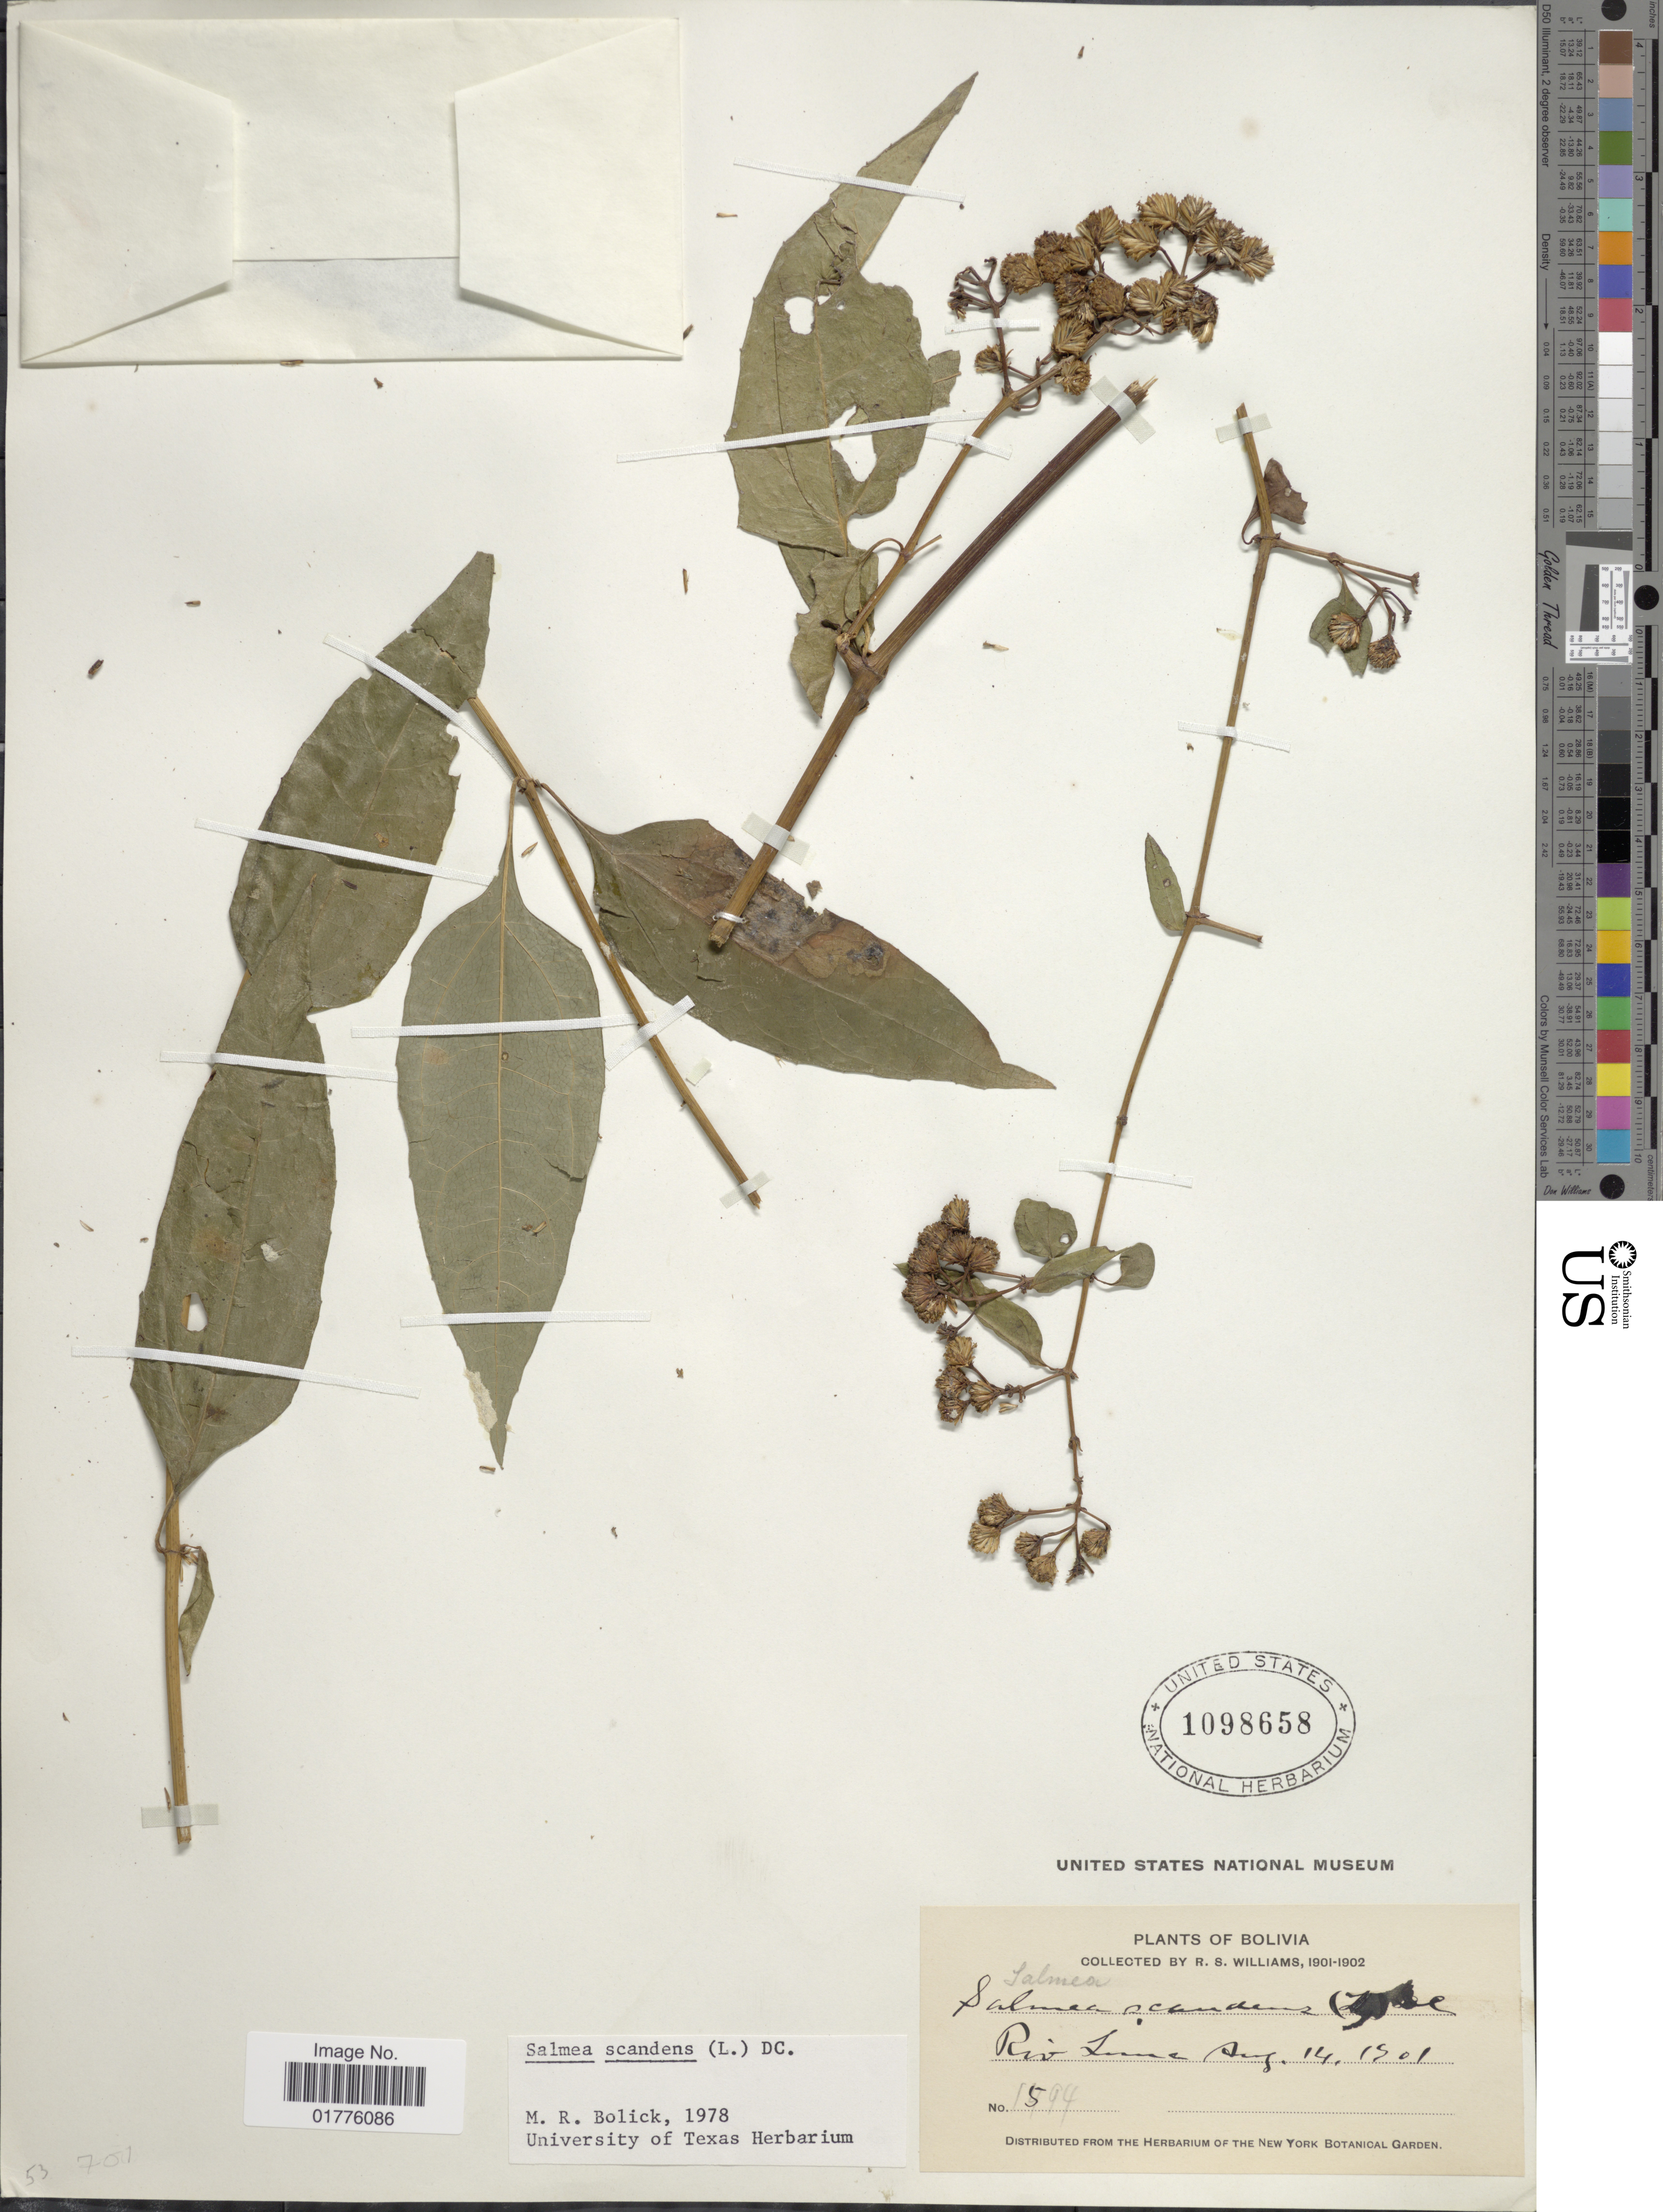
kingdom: Plantae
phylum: Tracheophyta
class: Magnoliopsida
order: Asterales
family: Asteraceae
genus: Salmea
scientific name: Salmea scandens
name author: (L.) DC.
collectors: R. S. Williams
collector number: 1594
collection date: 1901-08-14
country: Bolivia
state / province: La Paz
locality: Rio Lanza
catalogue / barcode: US 1098658